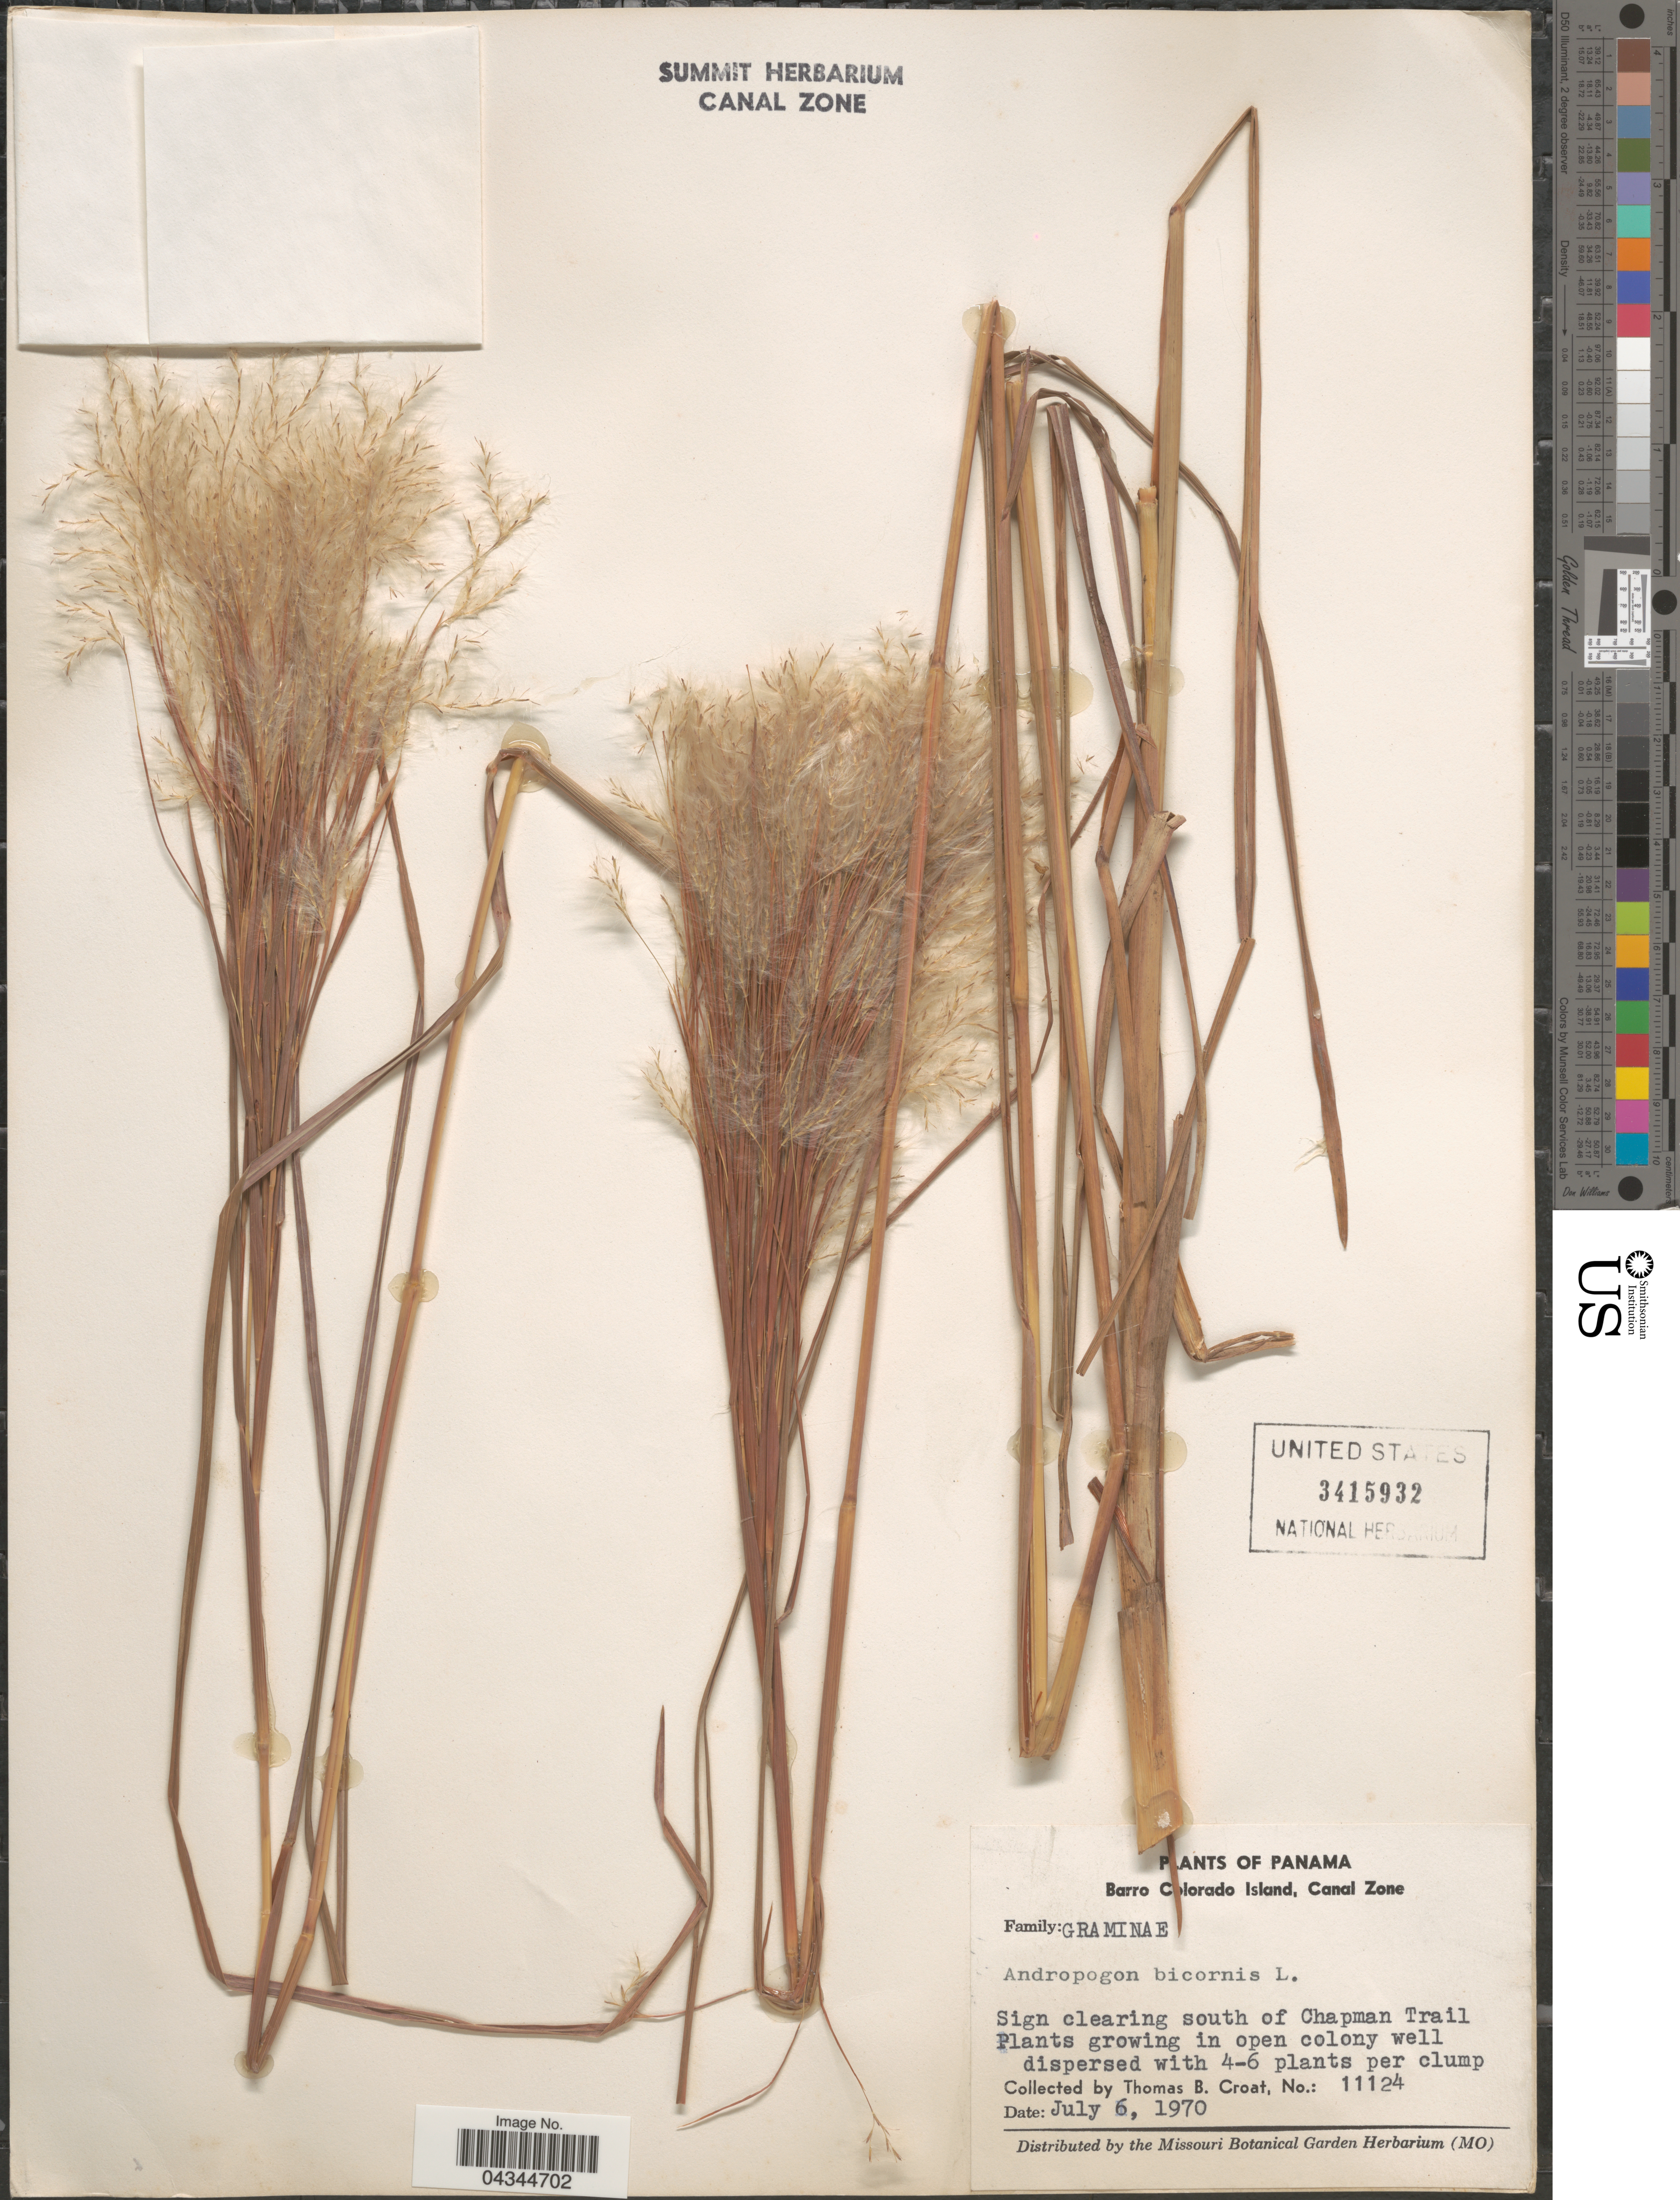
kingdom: Plantae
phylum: Tracheophyta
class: Liliopsida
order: Poales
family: Poaceae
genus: Andropogon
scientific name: Andropogon bicornis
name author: L.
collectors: T. B. Croat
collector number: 11124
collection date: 1970-07-06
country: Panama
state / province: Colón / Panamá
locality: Barro Colorado Island, Canal Zone. Sign clearing south of Chapman Trail Plants in open colony well.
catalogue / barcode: US 3415932